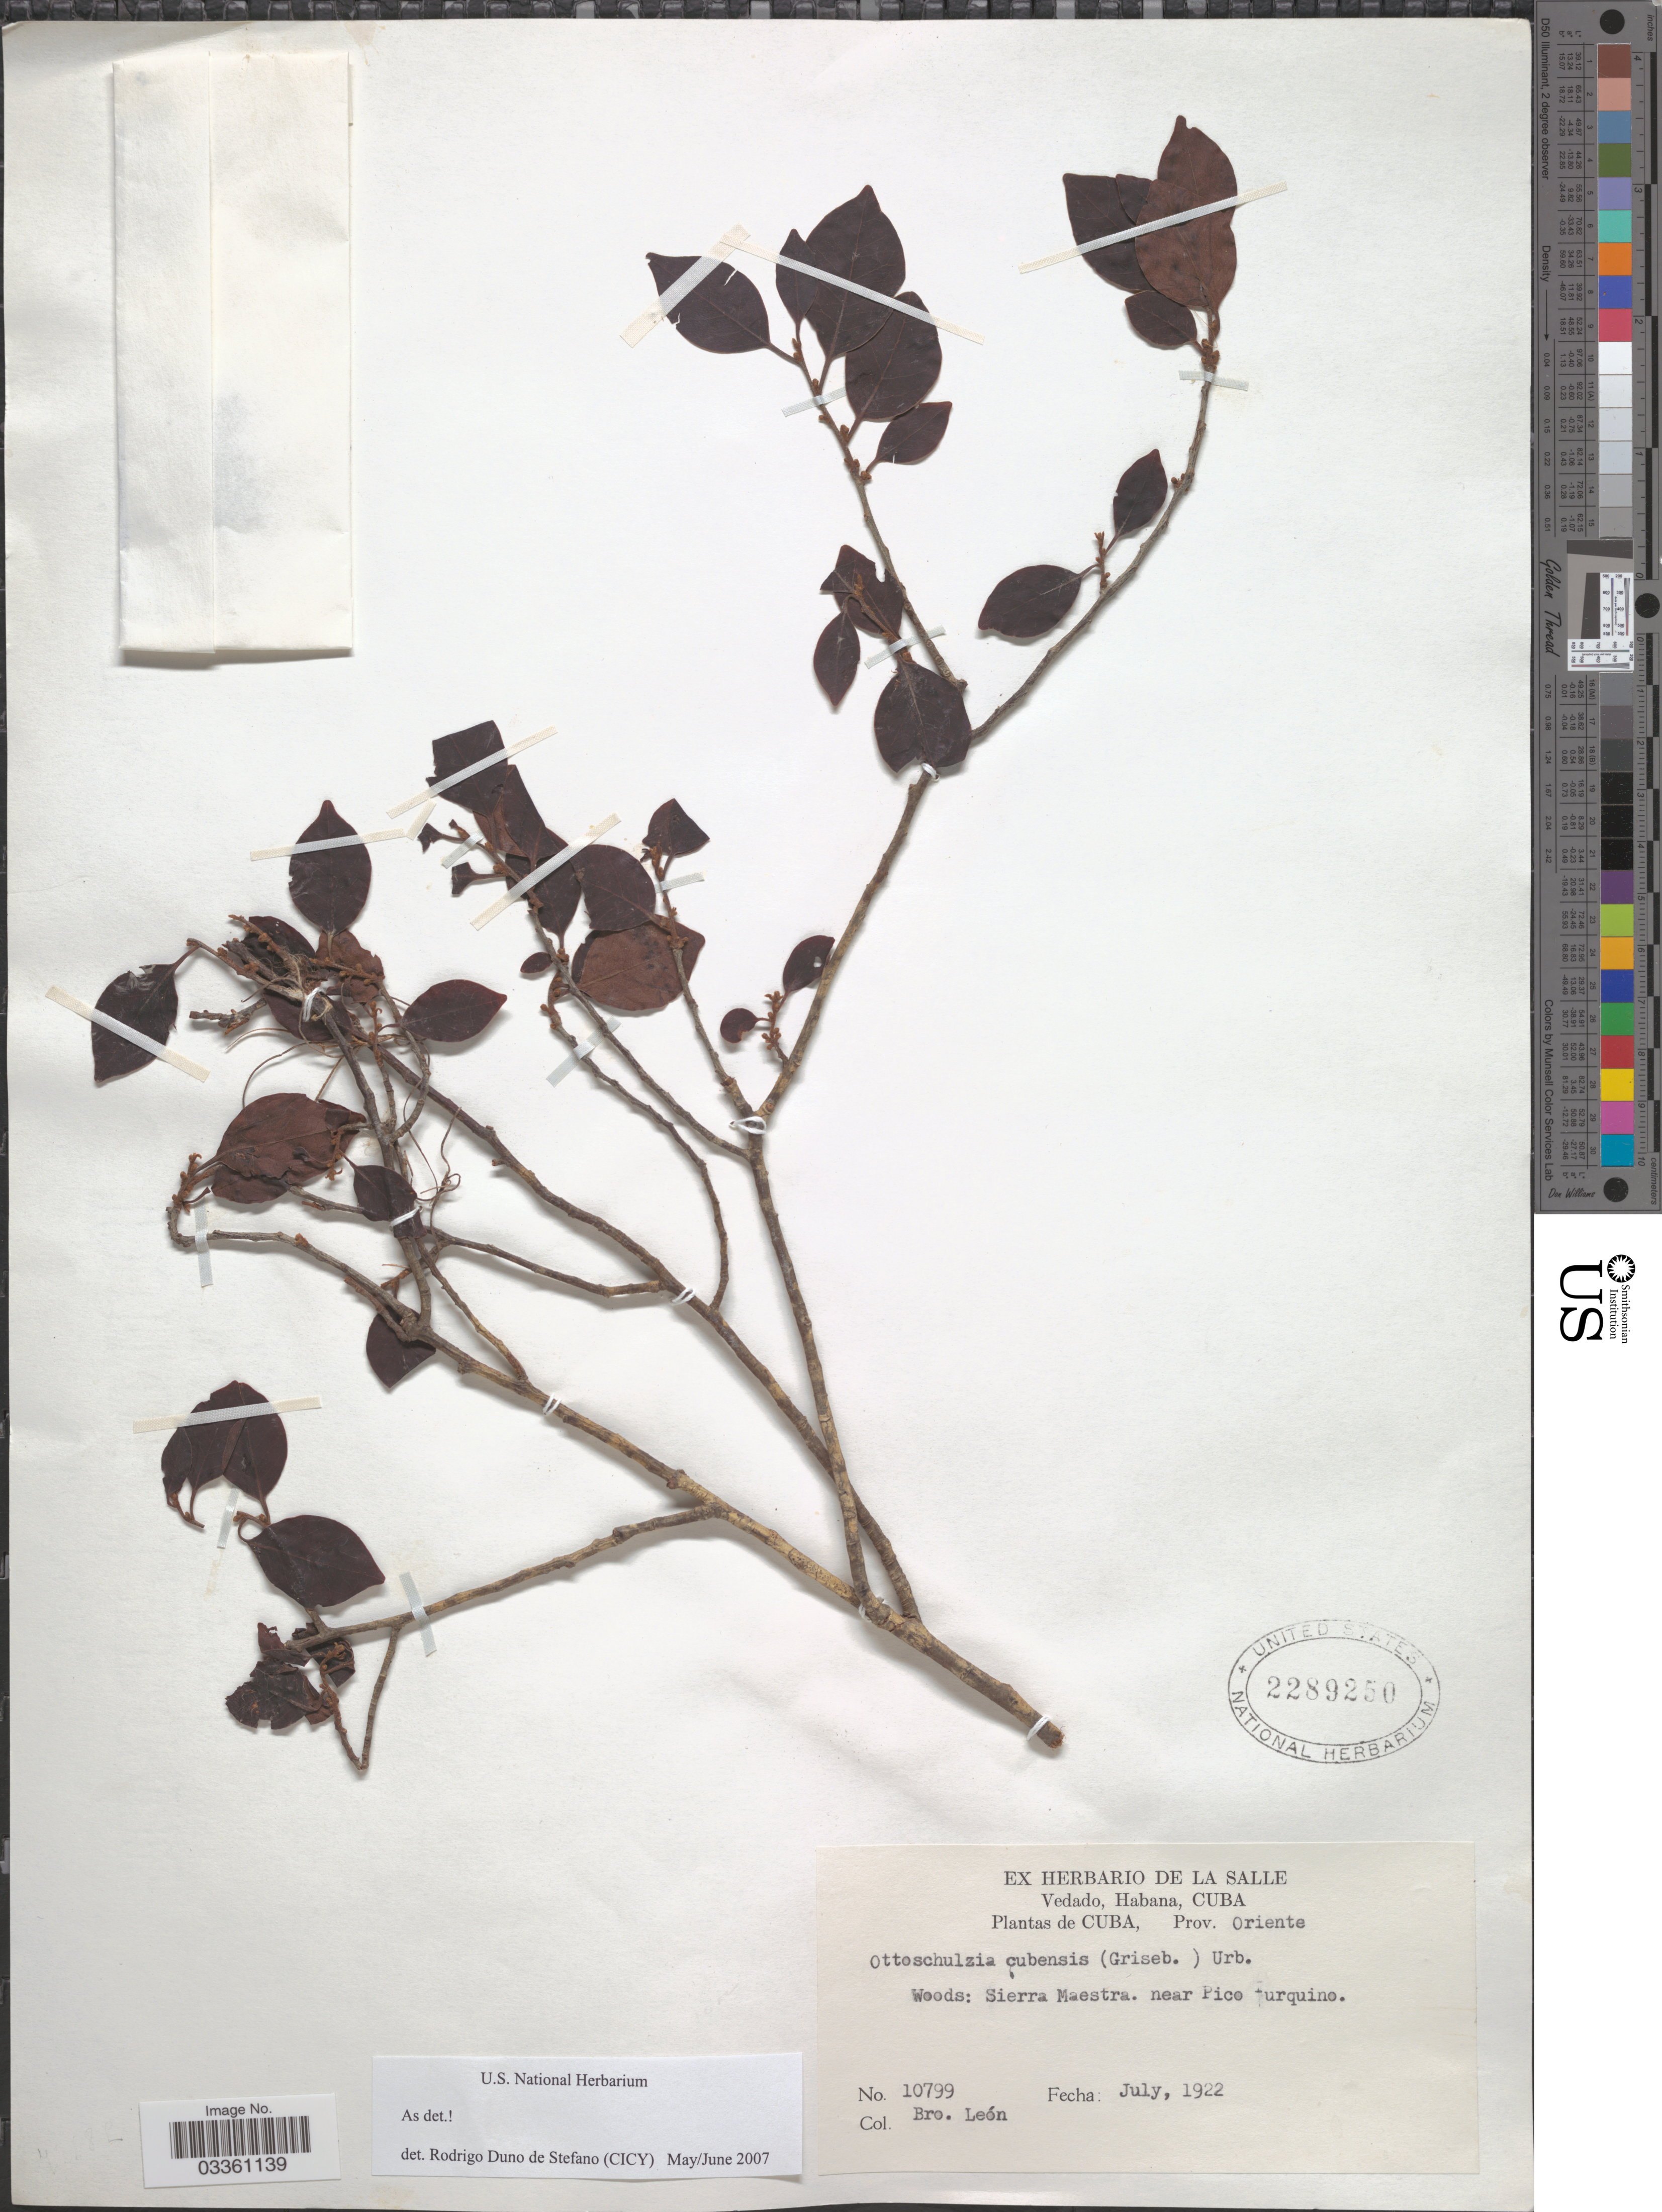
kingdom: Plantae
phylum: Tracheophyta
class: Magnoliopsida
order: Metteniusales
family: Metteniusaceae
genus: Ottoschulzia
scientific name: Ottoschulzia cubensis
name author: (C. Wright ex Griseb.) Urb.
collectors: Bro. León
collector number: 10799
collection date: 1922-07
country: Cuba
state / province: Oriente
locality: Sierra Maestra. Near Pico Turquino.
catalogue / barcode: US 2289250